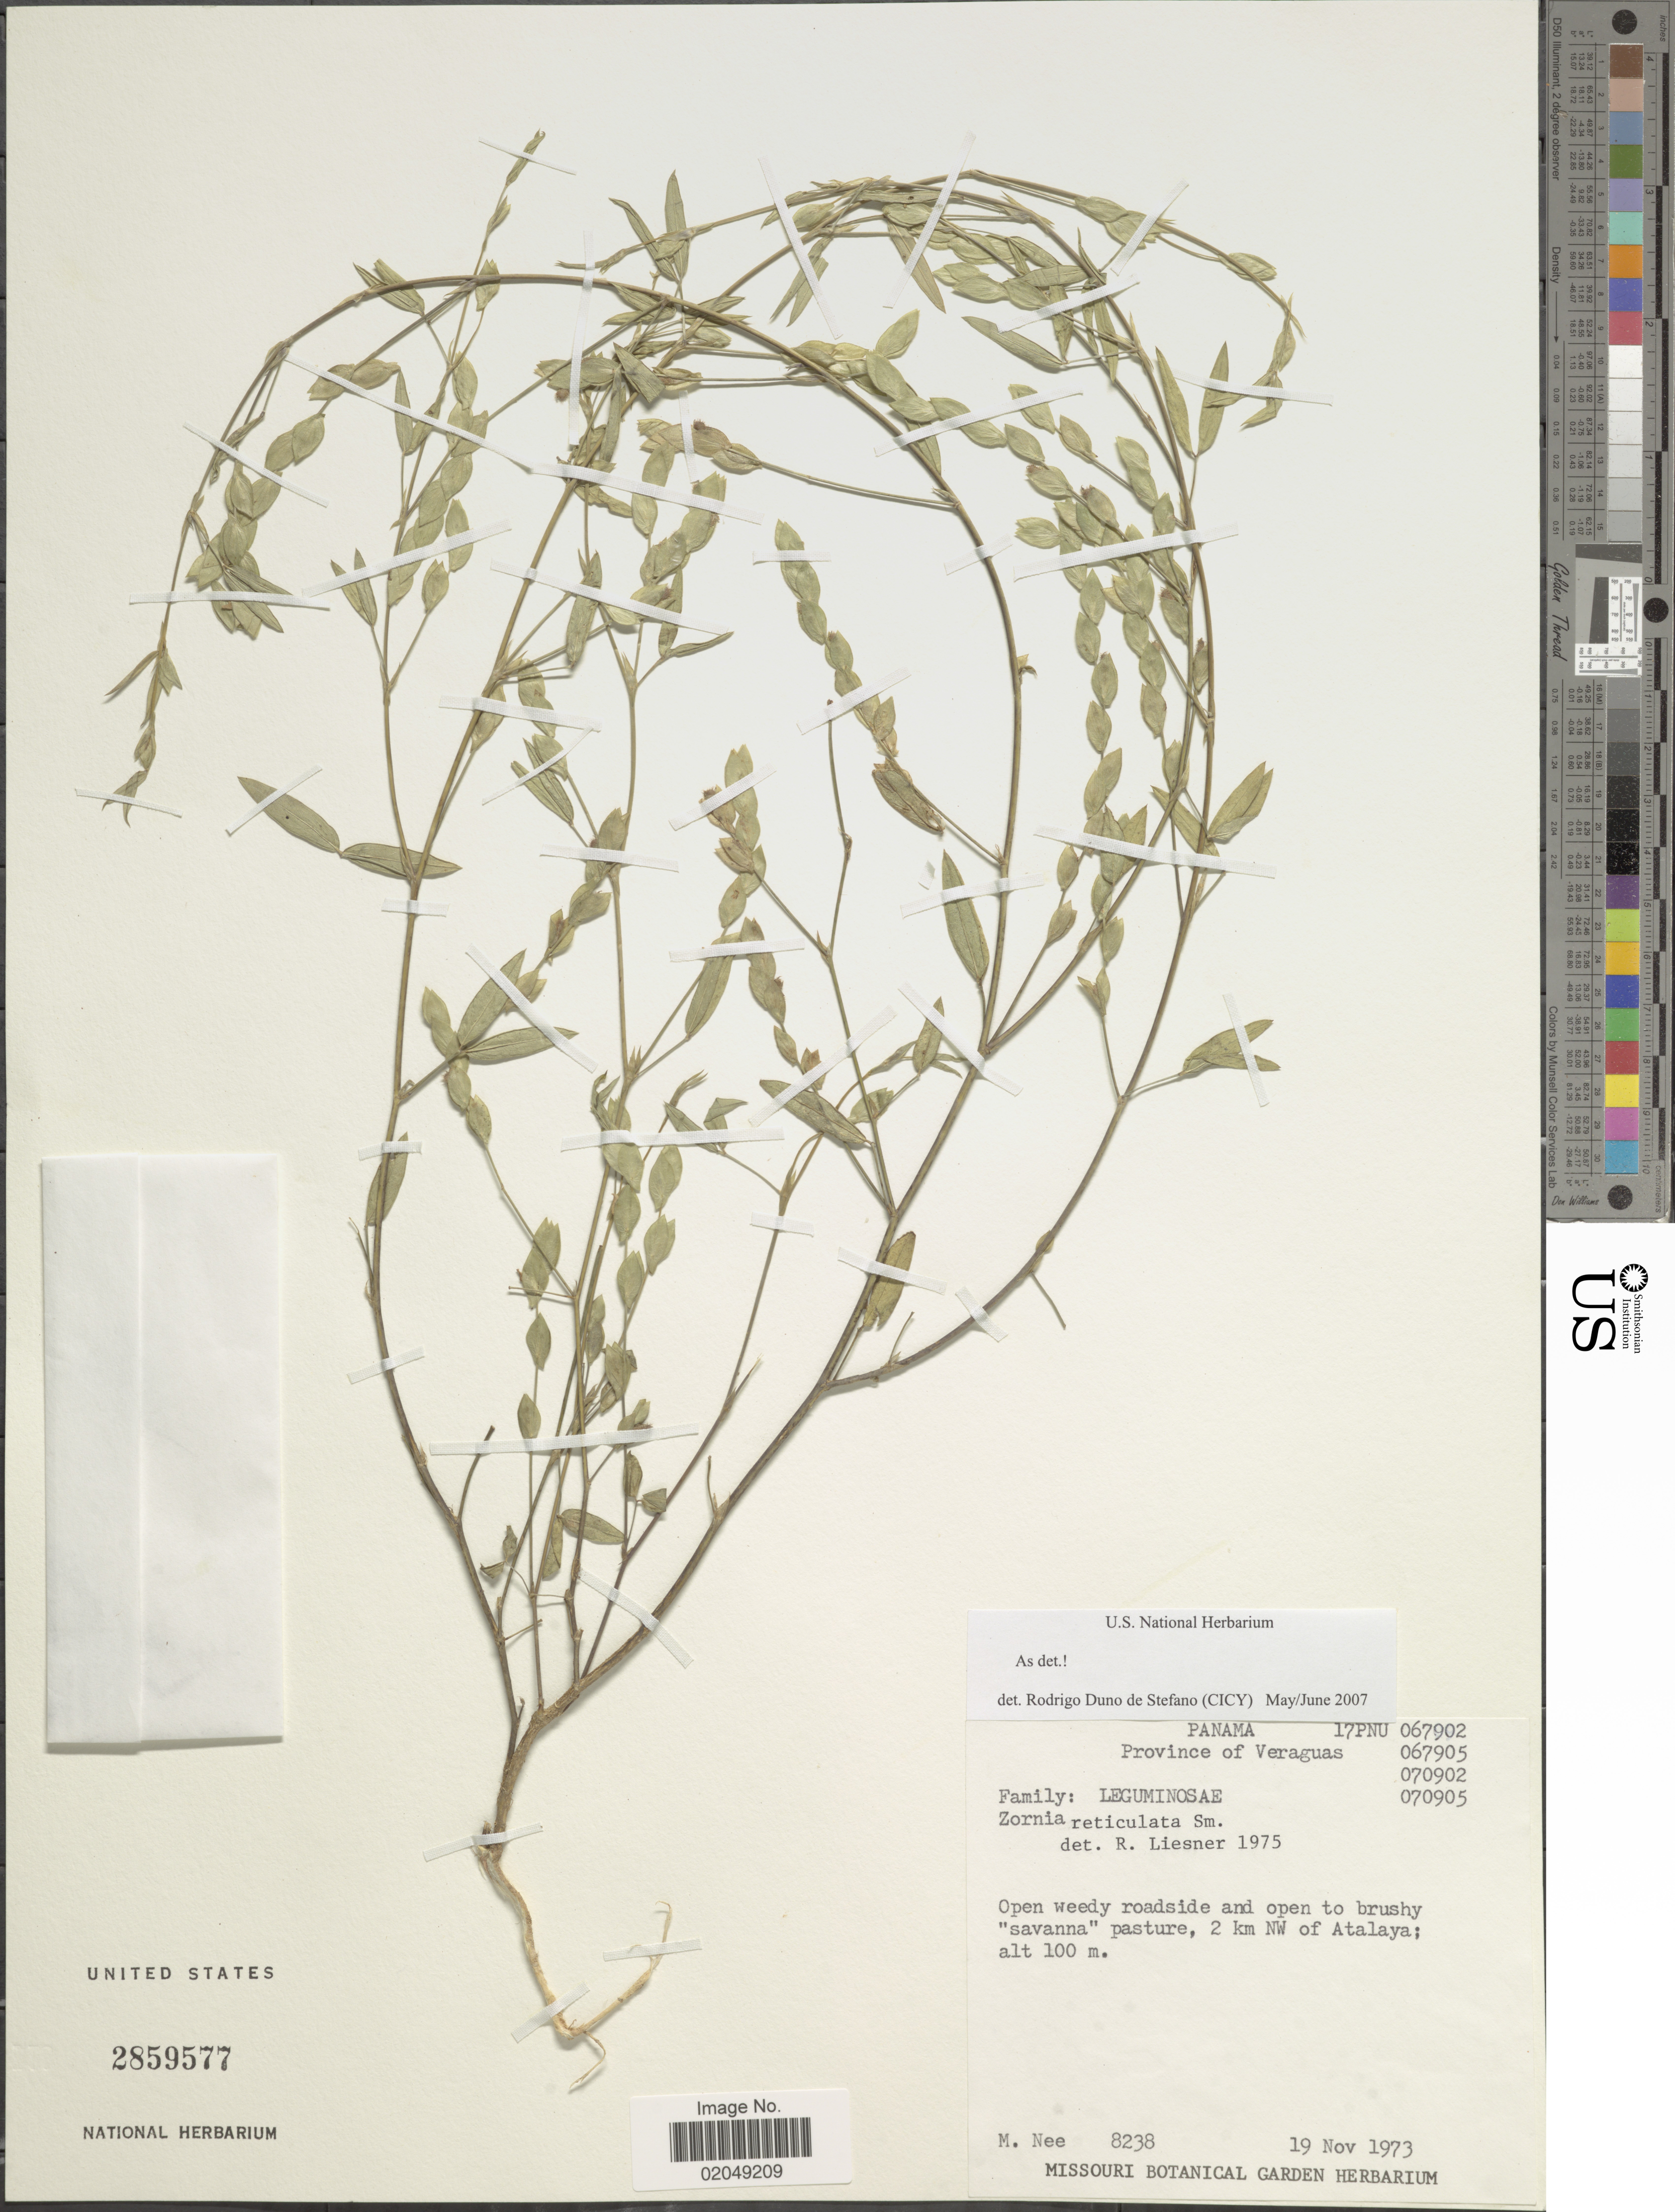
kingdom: Plantae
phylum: Tracheophyta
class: Magnoliopsida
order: Fabales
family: Fabaceae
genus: Zornia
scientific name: Zornia reticulata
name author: Sm.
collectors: M. Nee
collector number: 8238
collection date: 1973-11-19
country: Panama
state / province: Veraguas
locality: Open weedy roadside and open to brushy "savanna" pasture, 2 km NW of Atalya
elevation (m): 100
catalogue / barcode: US 2859577